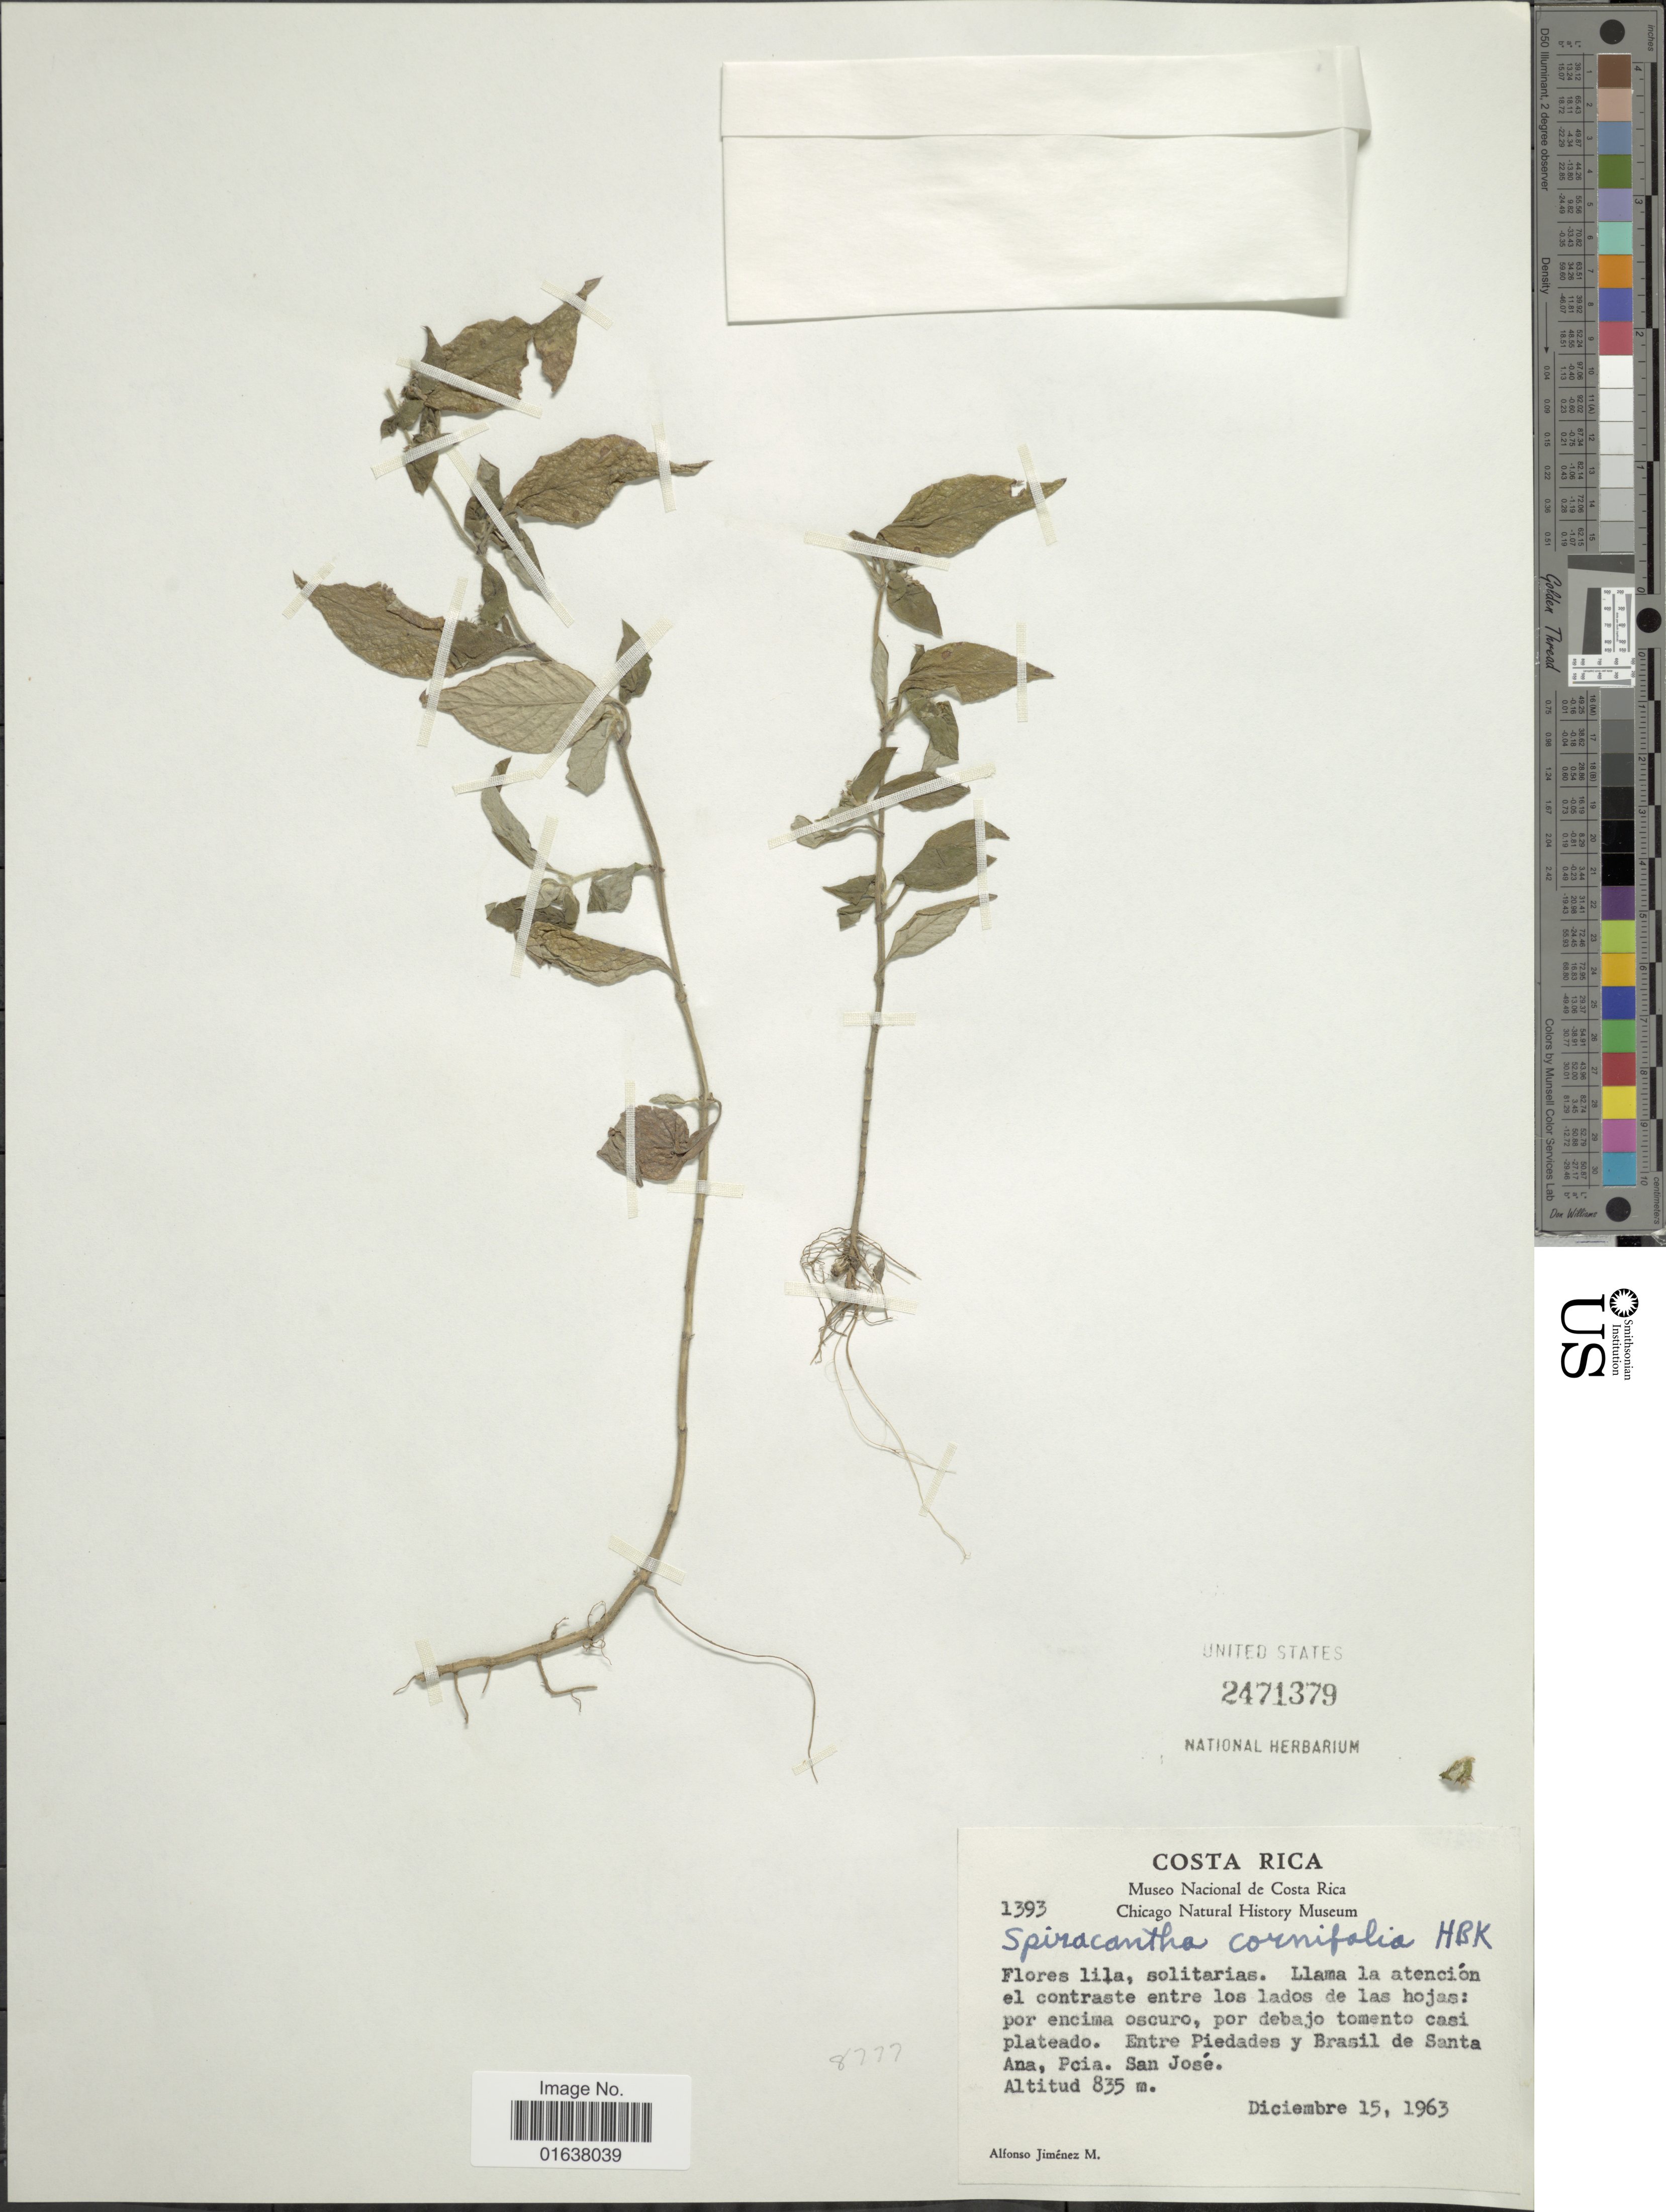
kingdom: Plantae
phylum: Tracheophyta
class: Magnoliopsida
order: Asterales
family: Asteraceae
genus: Spiracantha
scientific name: Spiracantha cornifolia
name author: Kunth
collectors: A. Jiménez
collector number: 1393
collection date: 1963-12-15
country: Costa Rica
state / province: San José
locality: Entre Piedades y Brasil de Santa Ana, Pcia. San Jose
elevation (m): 835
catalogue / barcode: US 2471379